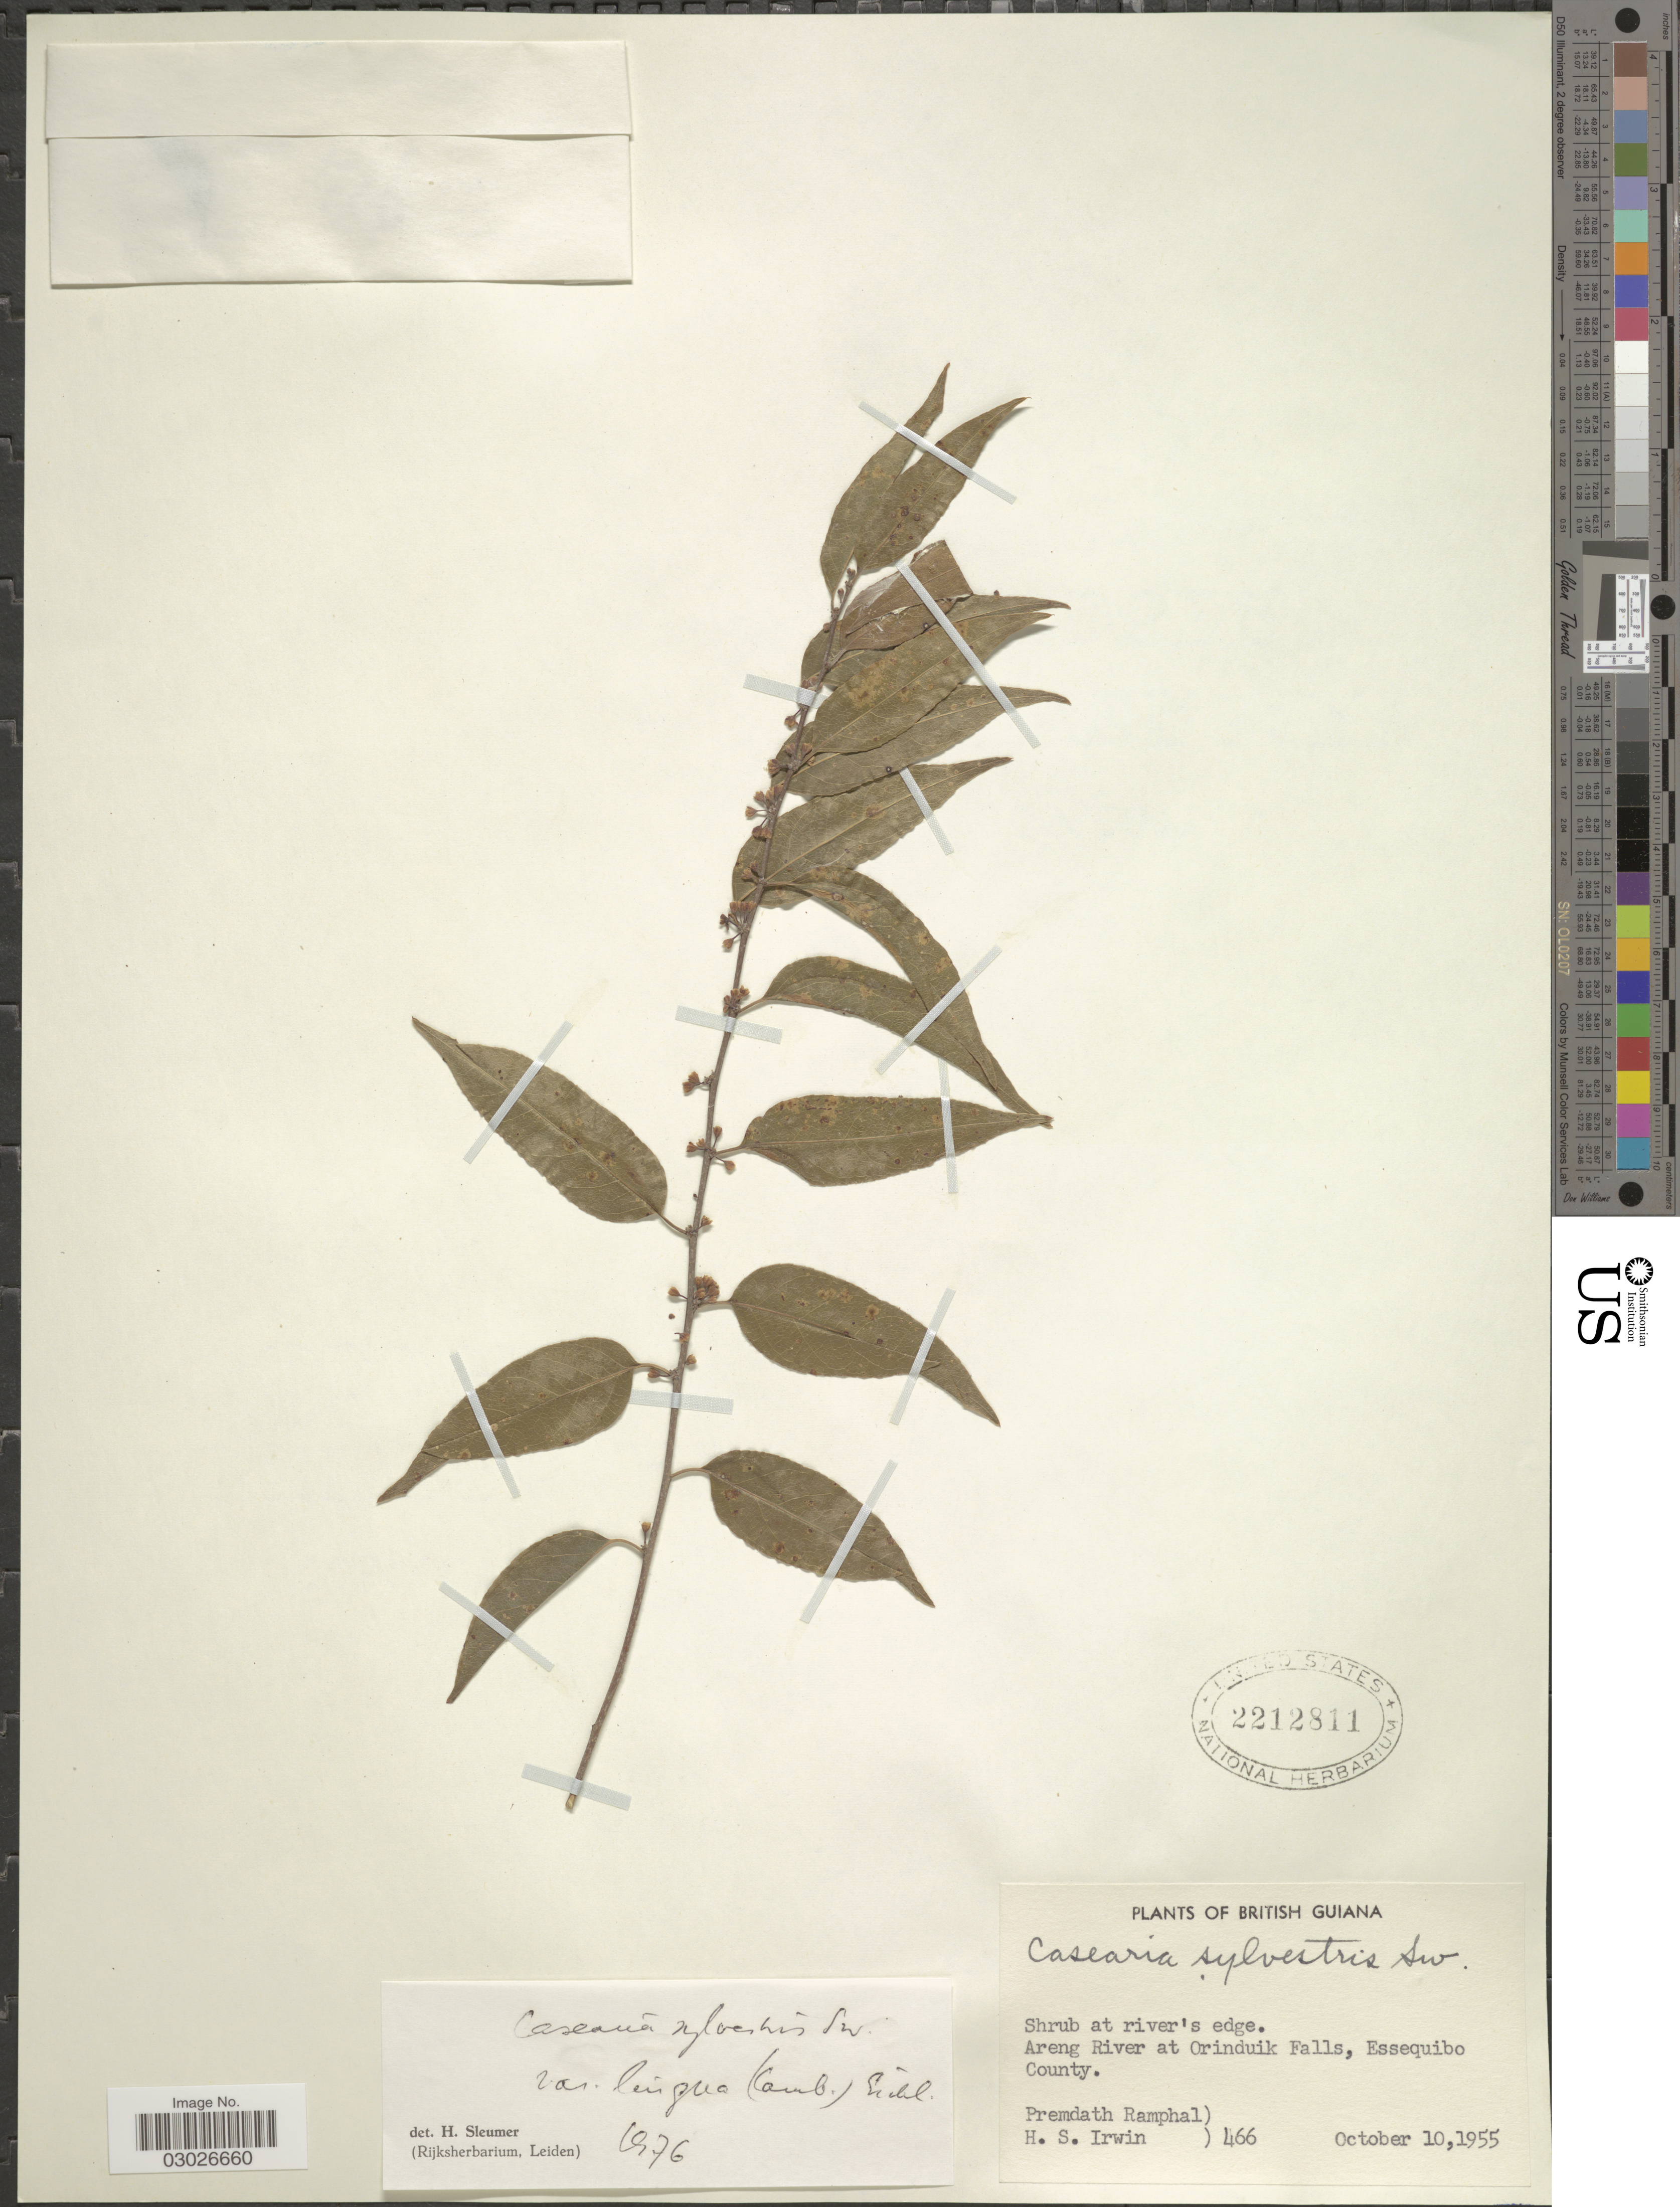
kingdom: Plantae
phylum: Tracheophyta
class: Magnoliopsida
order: Malpighiales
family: Salicaceae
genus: Casearia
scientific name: Casearia sylvestris var. lingua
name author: (Cambess.) Eichler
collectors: P. Ramphal & H. Irwin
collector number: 466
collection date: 1955-10-10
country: Guyana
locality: British Guiana. Shrub at river's edge. Areng River at Orinduik Fllas, Essequibo County.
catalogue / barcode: US 2212811